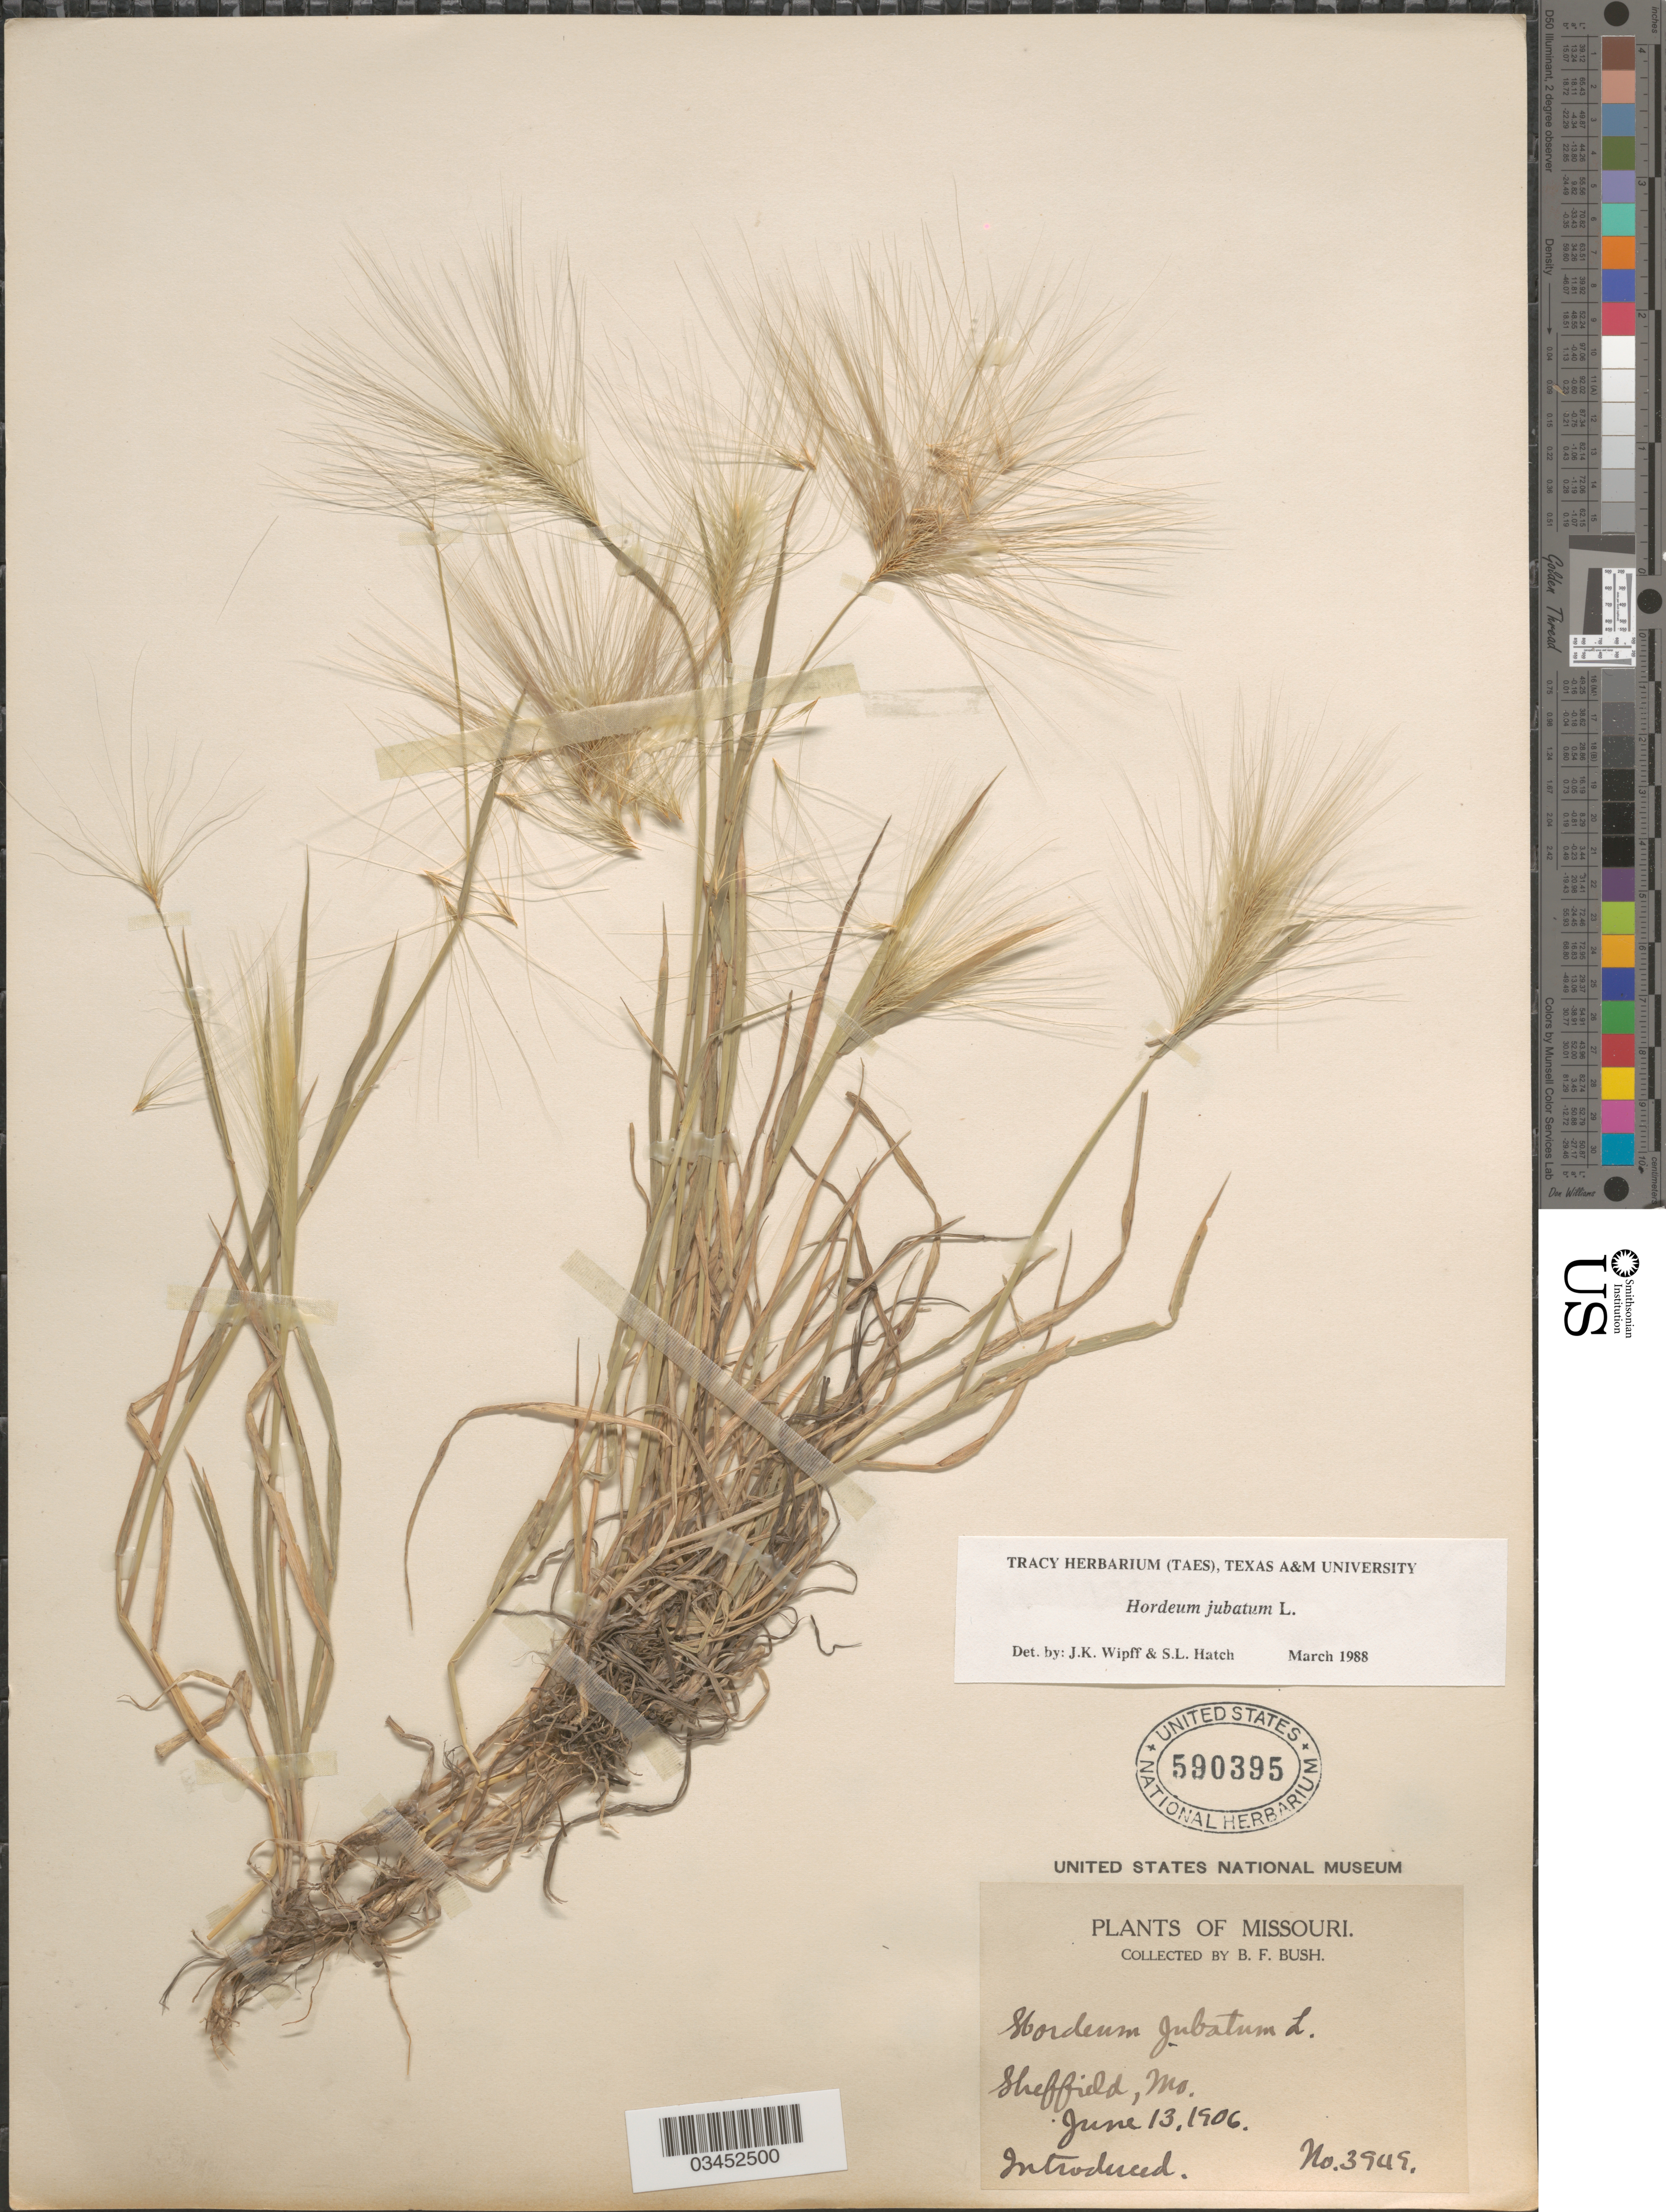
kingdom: Plantae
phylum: Tracheophyta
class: Liliopsida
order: Poales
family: Poaceae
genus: Hordeum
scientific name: Hordeum jubatum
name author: L.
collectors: B. F. Bush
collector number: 3949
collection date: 1906-06-13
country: United States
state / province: Missouri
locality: Sheffield.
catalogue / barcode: US 590395